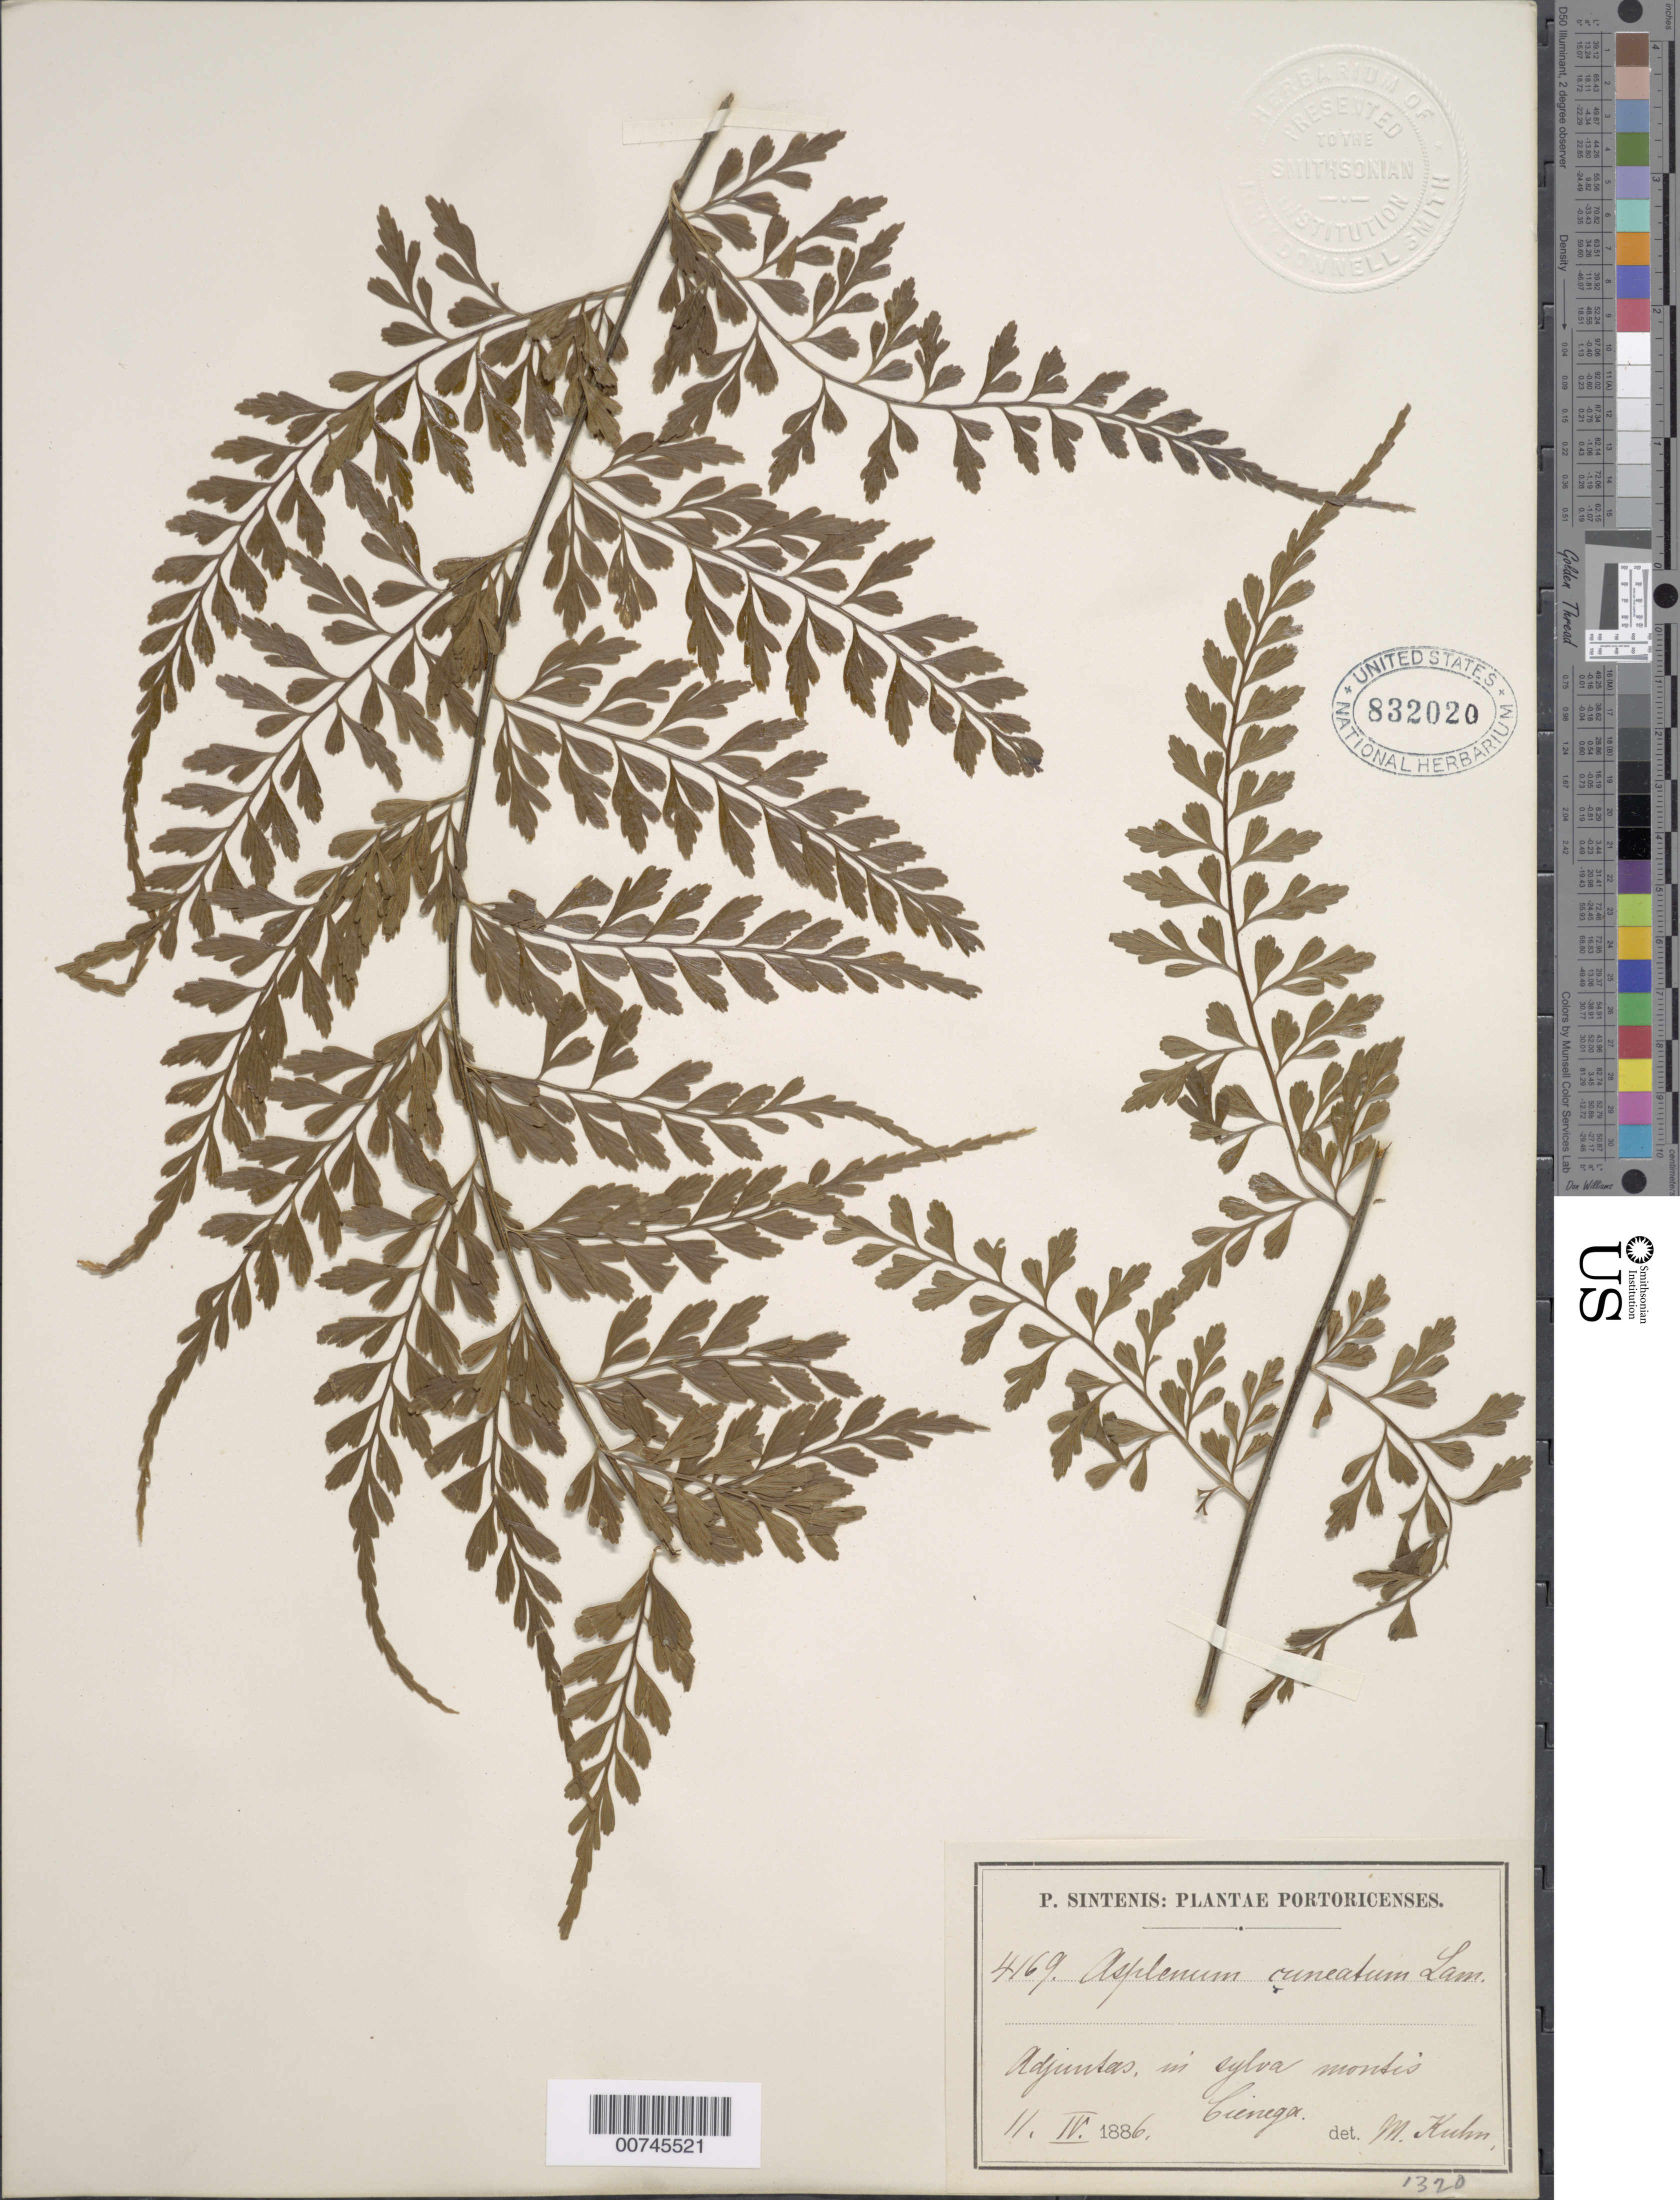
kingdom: Plantae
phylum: Tracheophyta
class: Polypodiopsida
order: Polypodiales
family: Aspleniaceae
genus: Asplenium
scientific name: Asplenium cuneatum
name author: Lam.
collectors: P. Sintenis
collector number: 4169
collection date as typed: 11 Apr 1886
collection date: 1886-04-11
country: Puerto Rico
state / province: Adjuntas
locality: Adjuntas, in sylva montis Cienega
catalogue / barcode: US 832020